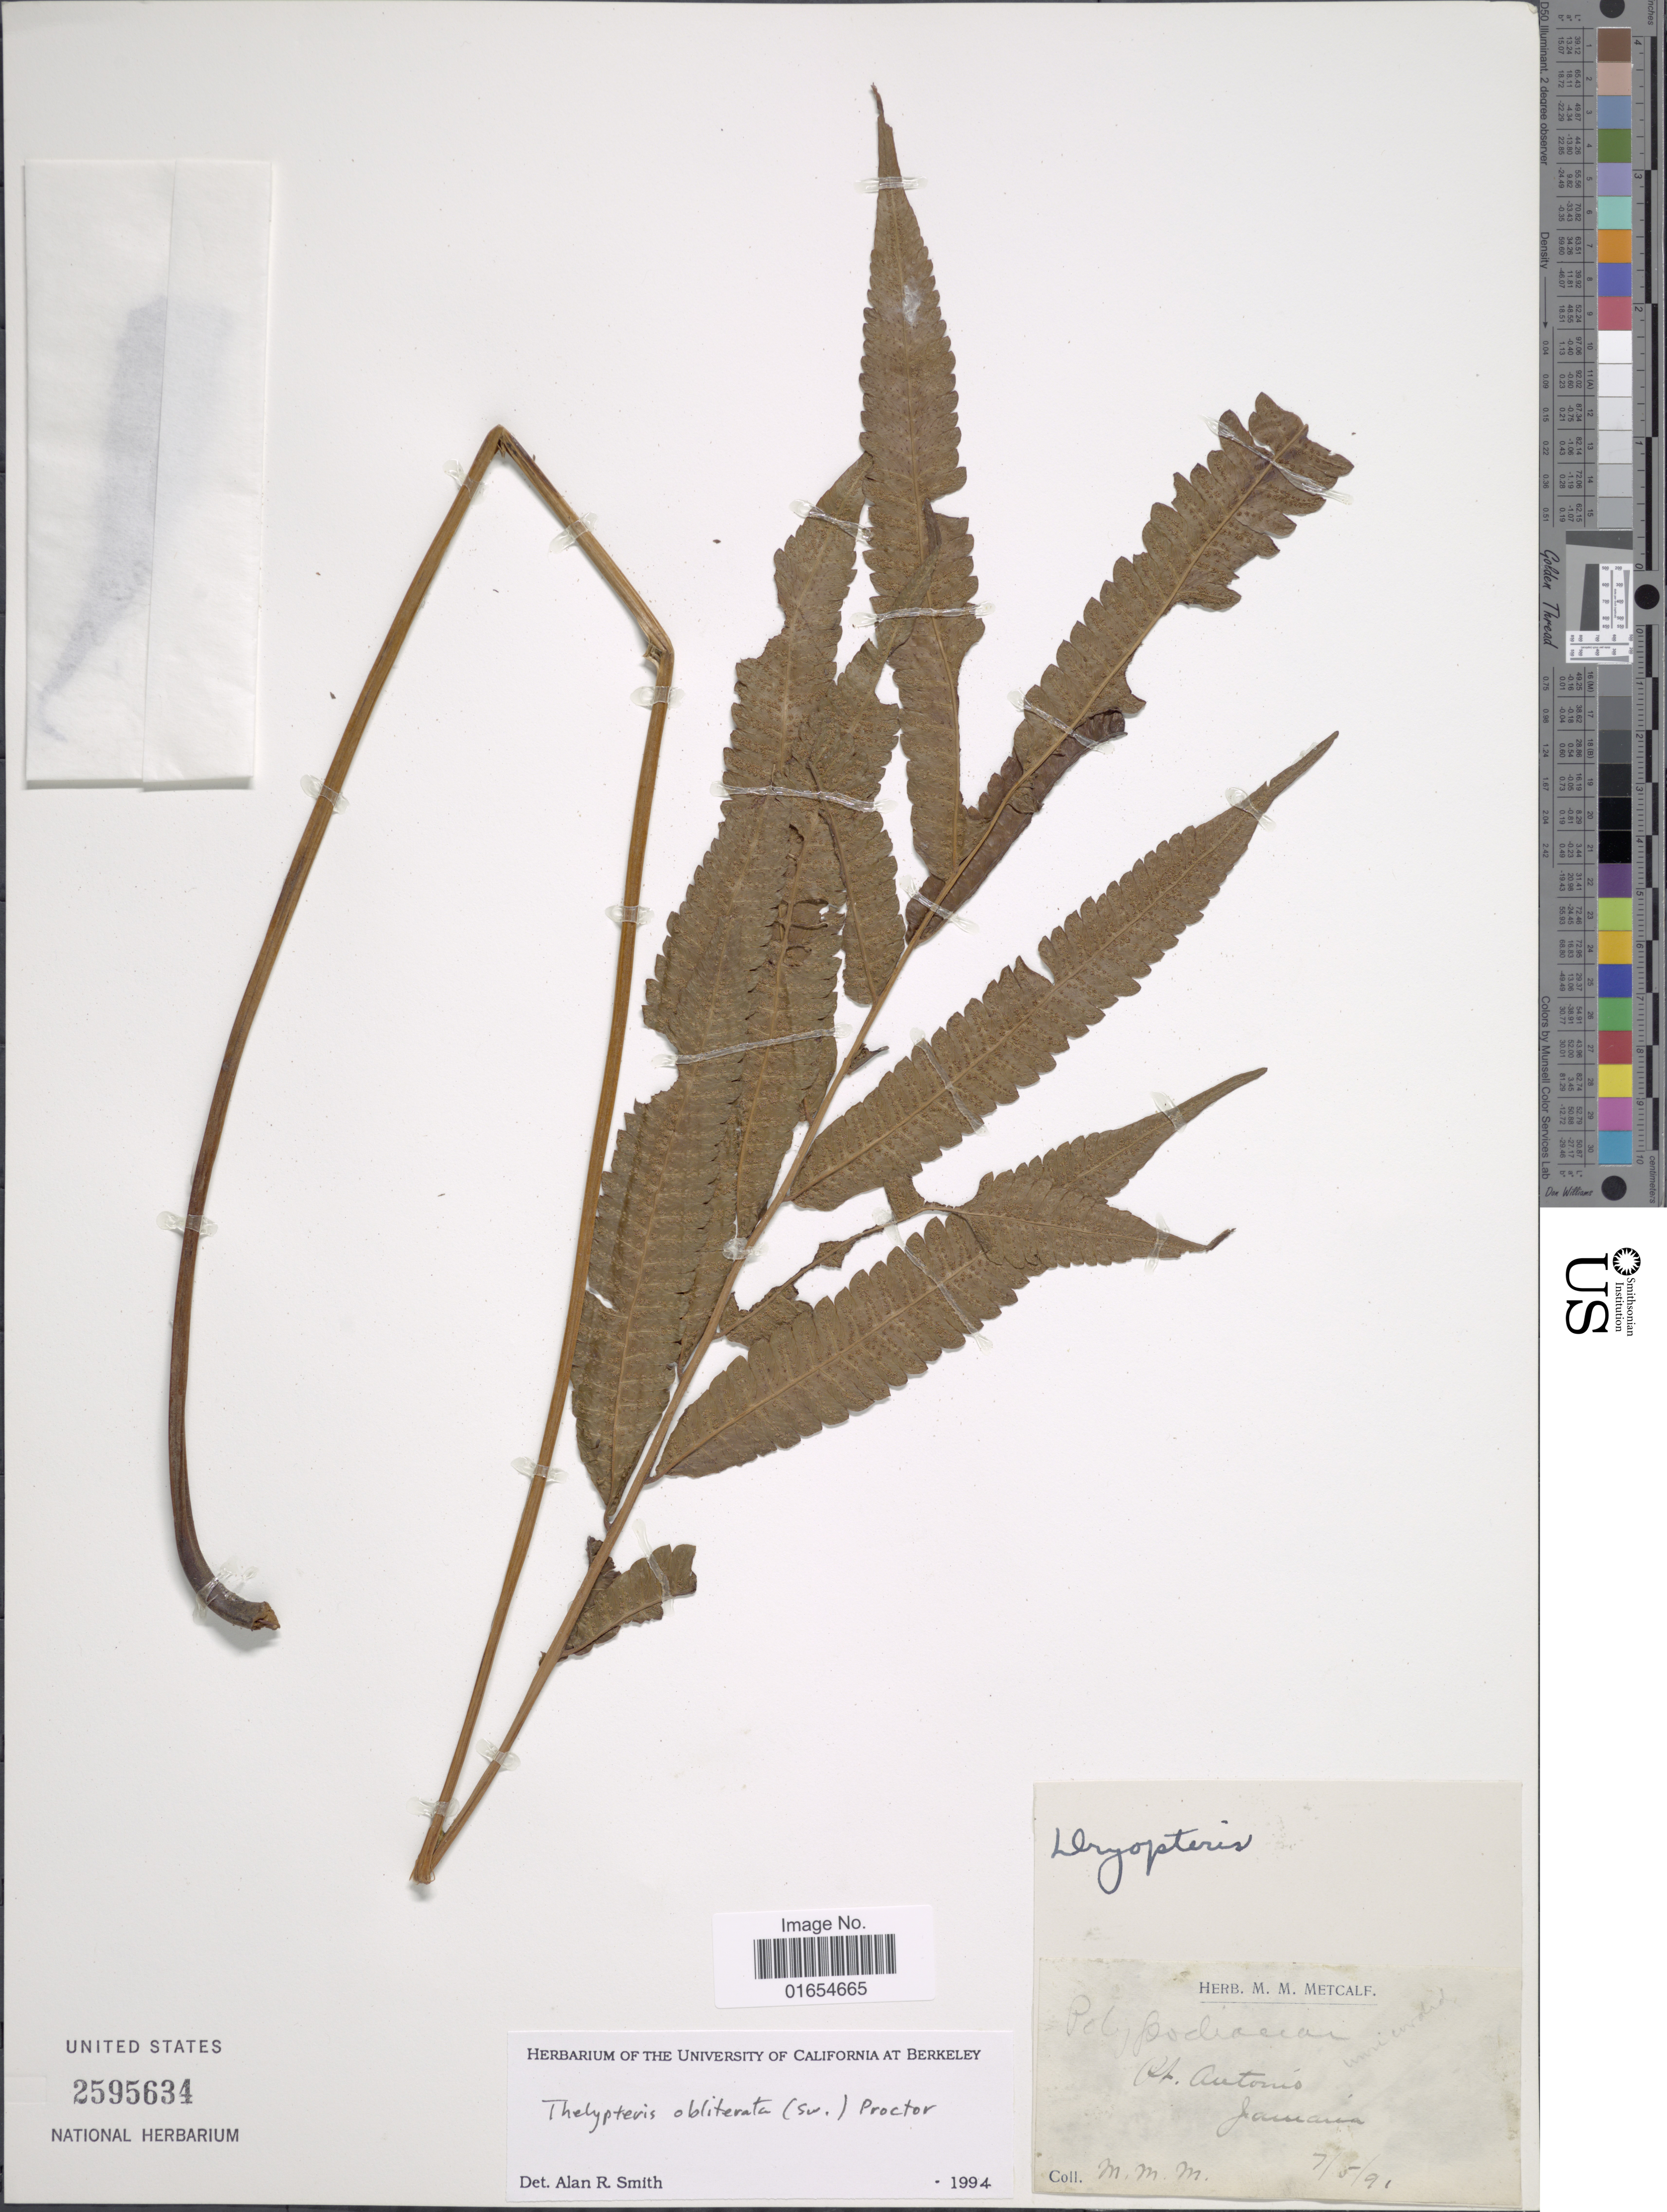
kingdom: Plantae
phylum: Tracheophyta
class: Polypodiopsida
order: Polypodiales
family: Thelypteridaceae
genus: Goniopteris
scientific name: Goniopteris obliterata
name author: (Sw.) C. Presl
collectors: M. Metcalf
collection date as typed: Transcribed d/m/y: 7/5/91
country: Jamaica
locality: Pt. Antonio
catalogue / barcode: US 2595634